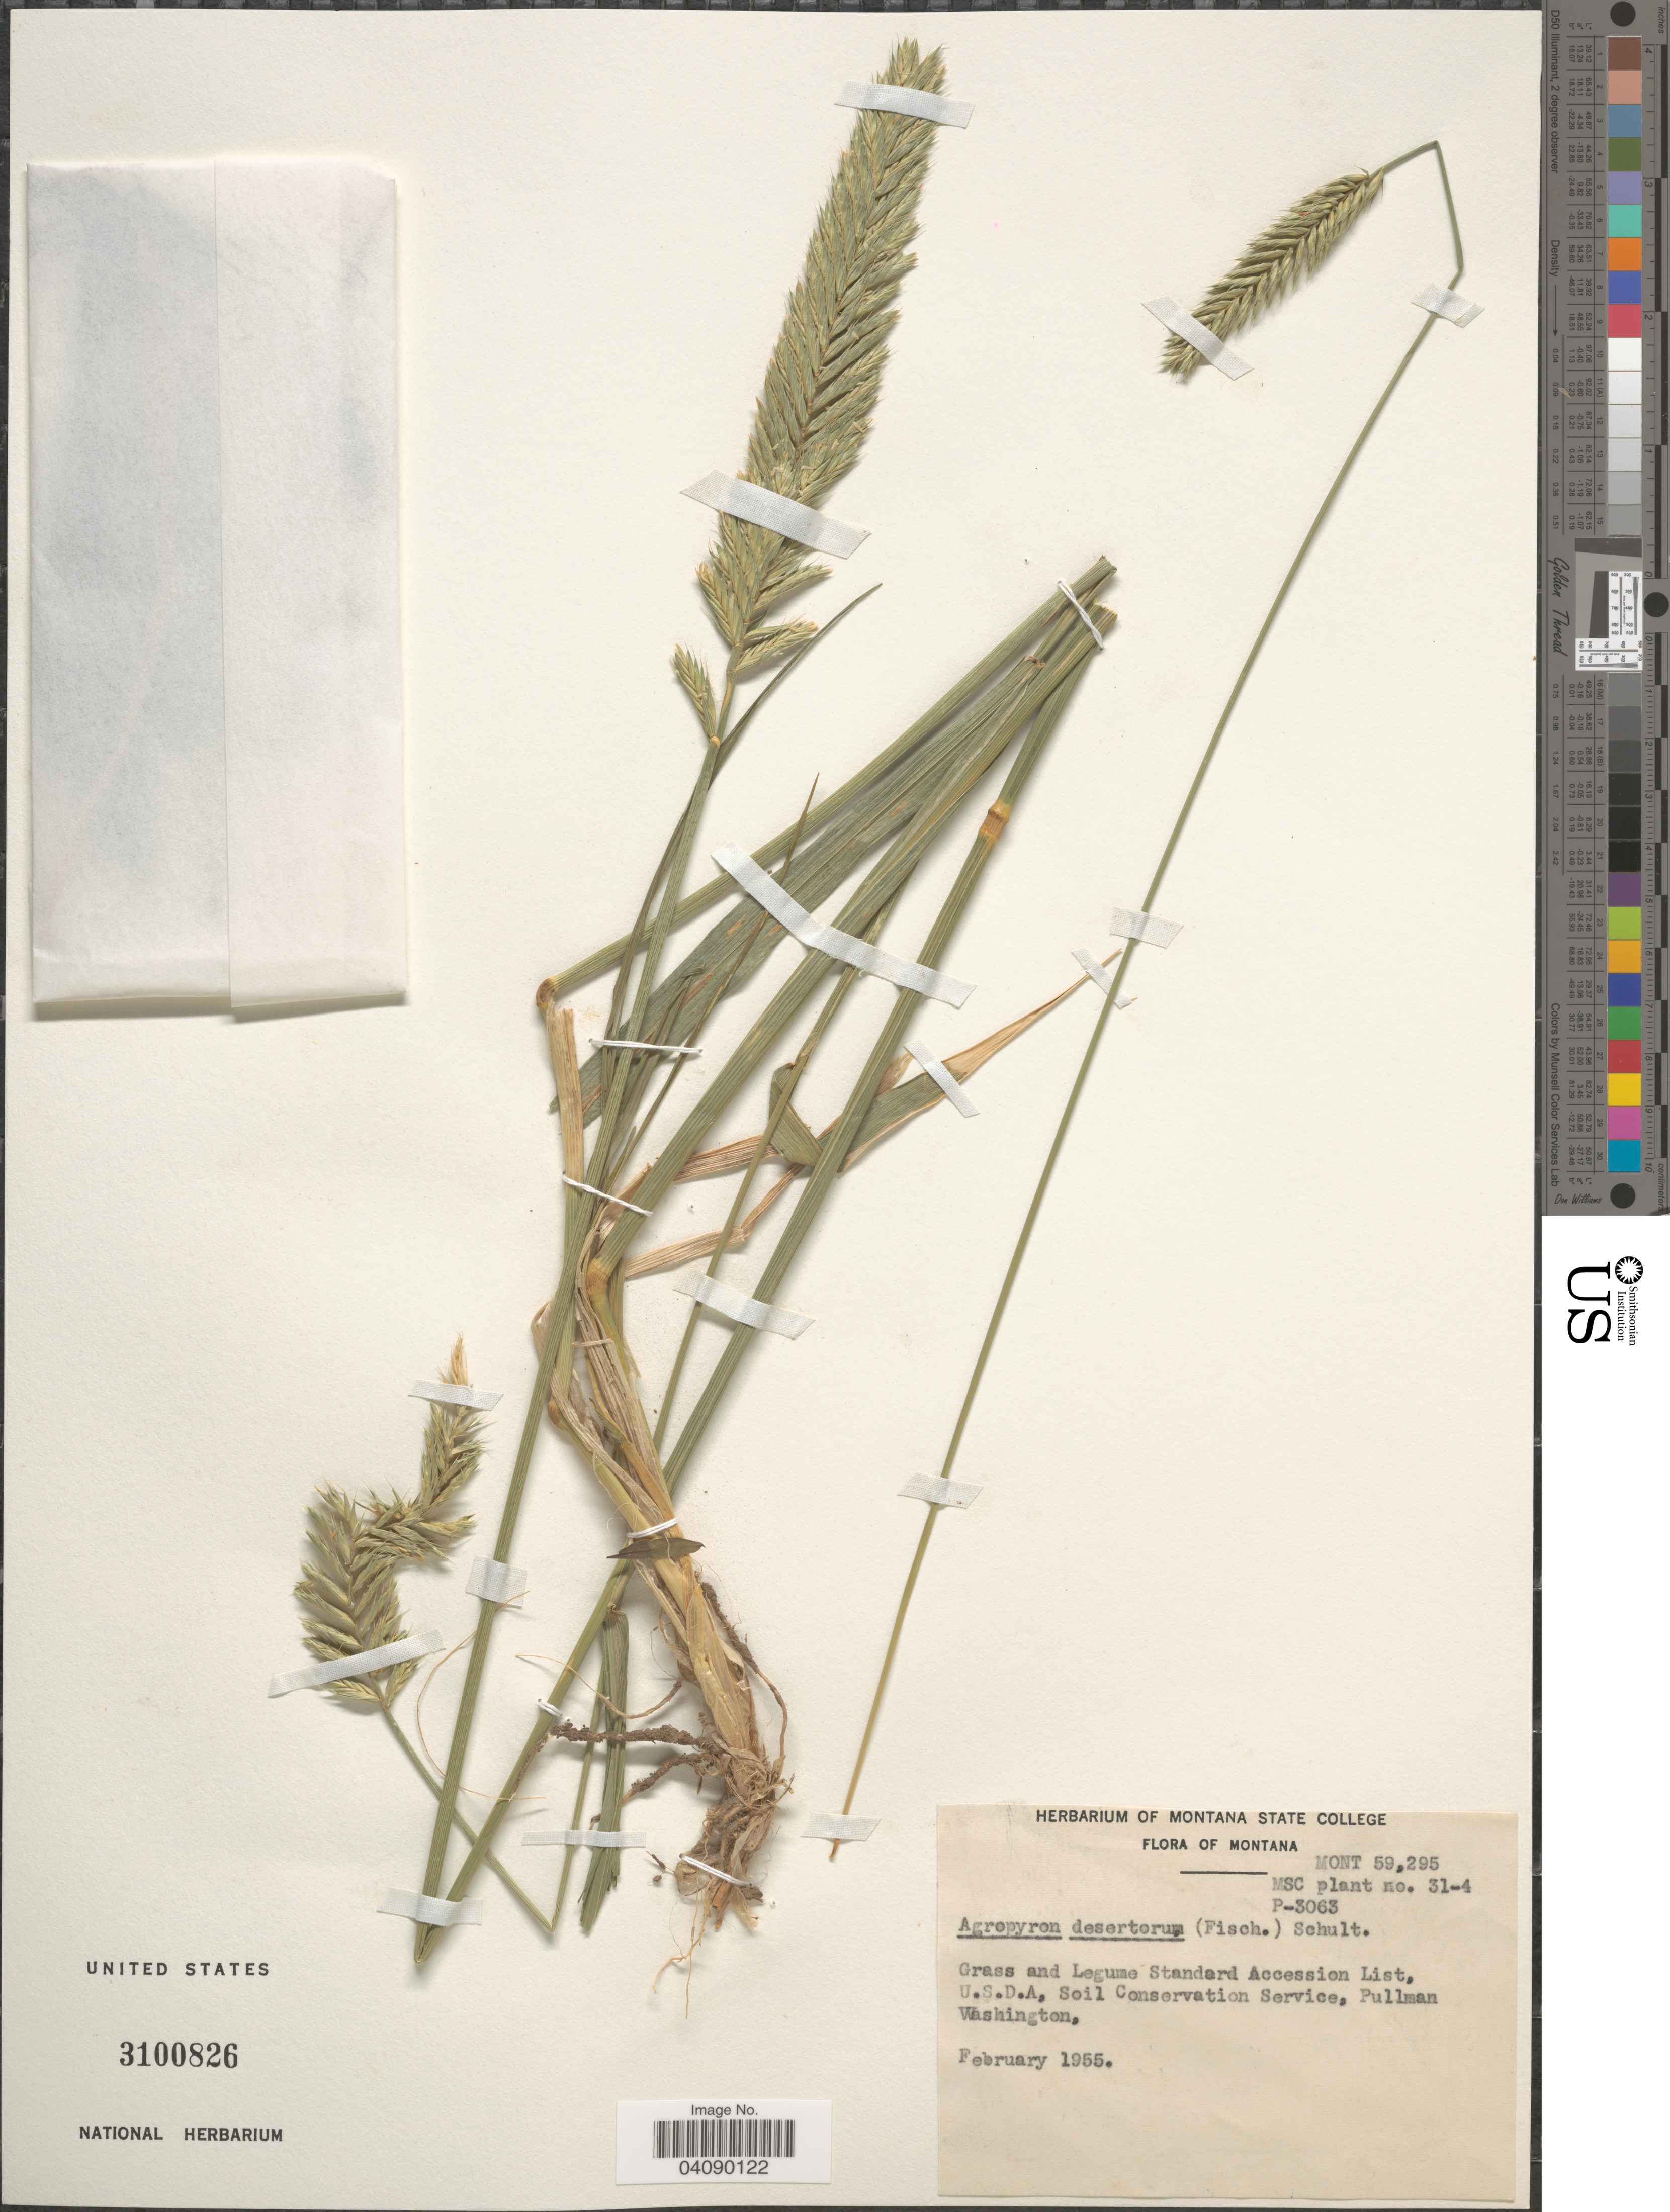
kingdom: Plantae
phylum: Tracheophyta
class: Liliopsida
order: Poales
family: Poaceae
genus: Agropyron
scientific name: Agropyron desertorum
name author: (Fisch. ex Link) Schult.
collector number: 31-4?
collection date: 1955-02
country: United States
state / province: Washington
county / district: Whitman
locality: Grass and Legume Standard Accession List, U.S.D.A, Soil Conservation Service, Pullman.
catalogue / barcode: US 3100826